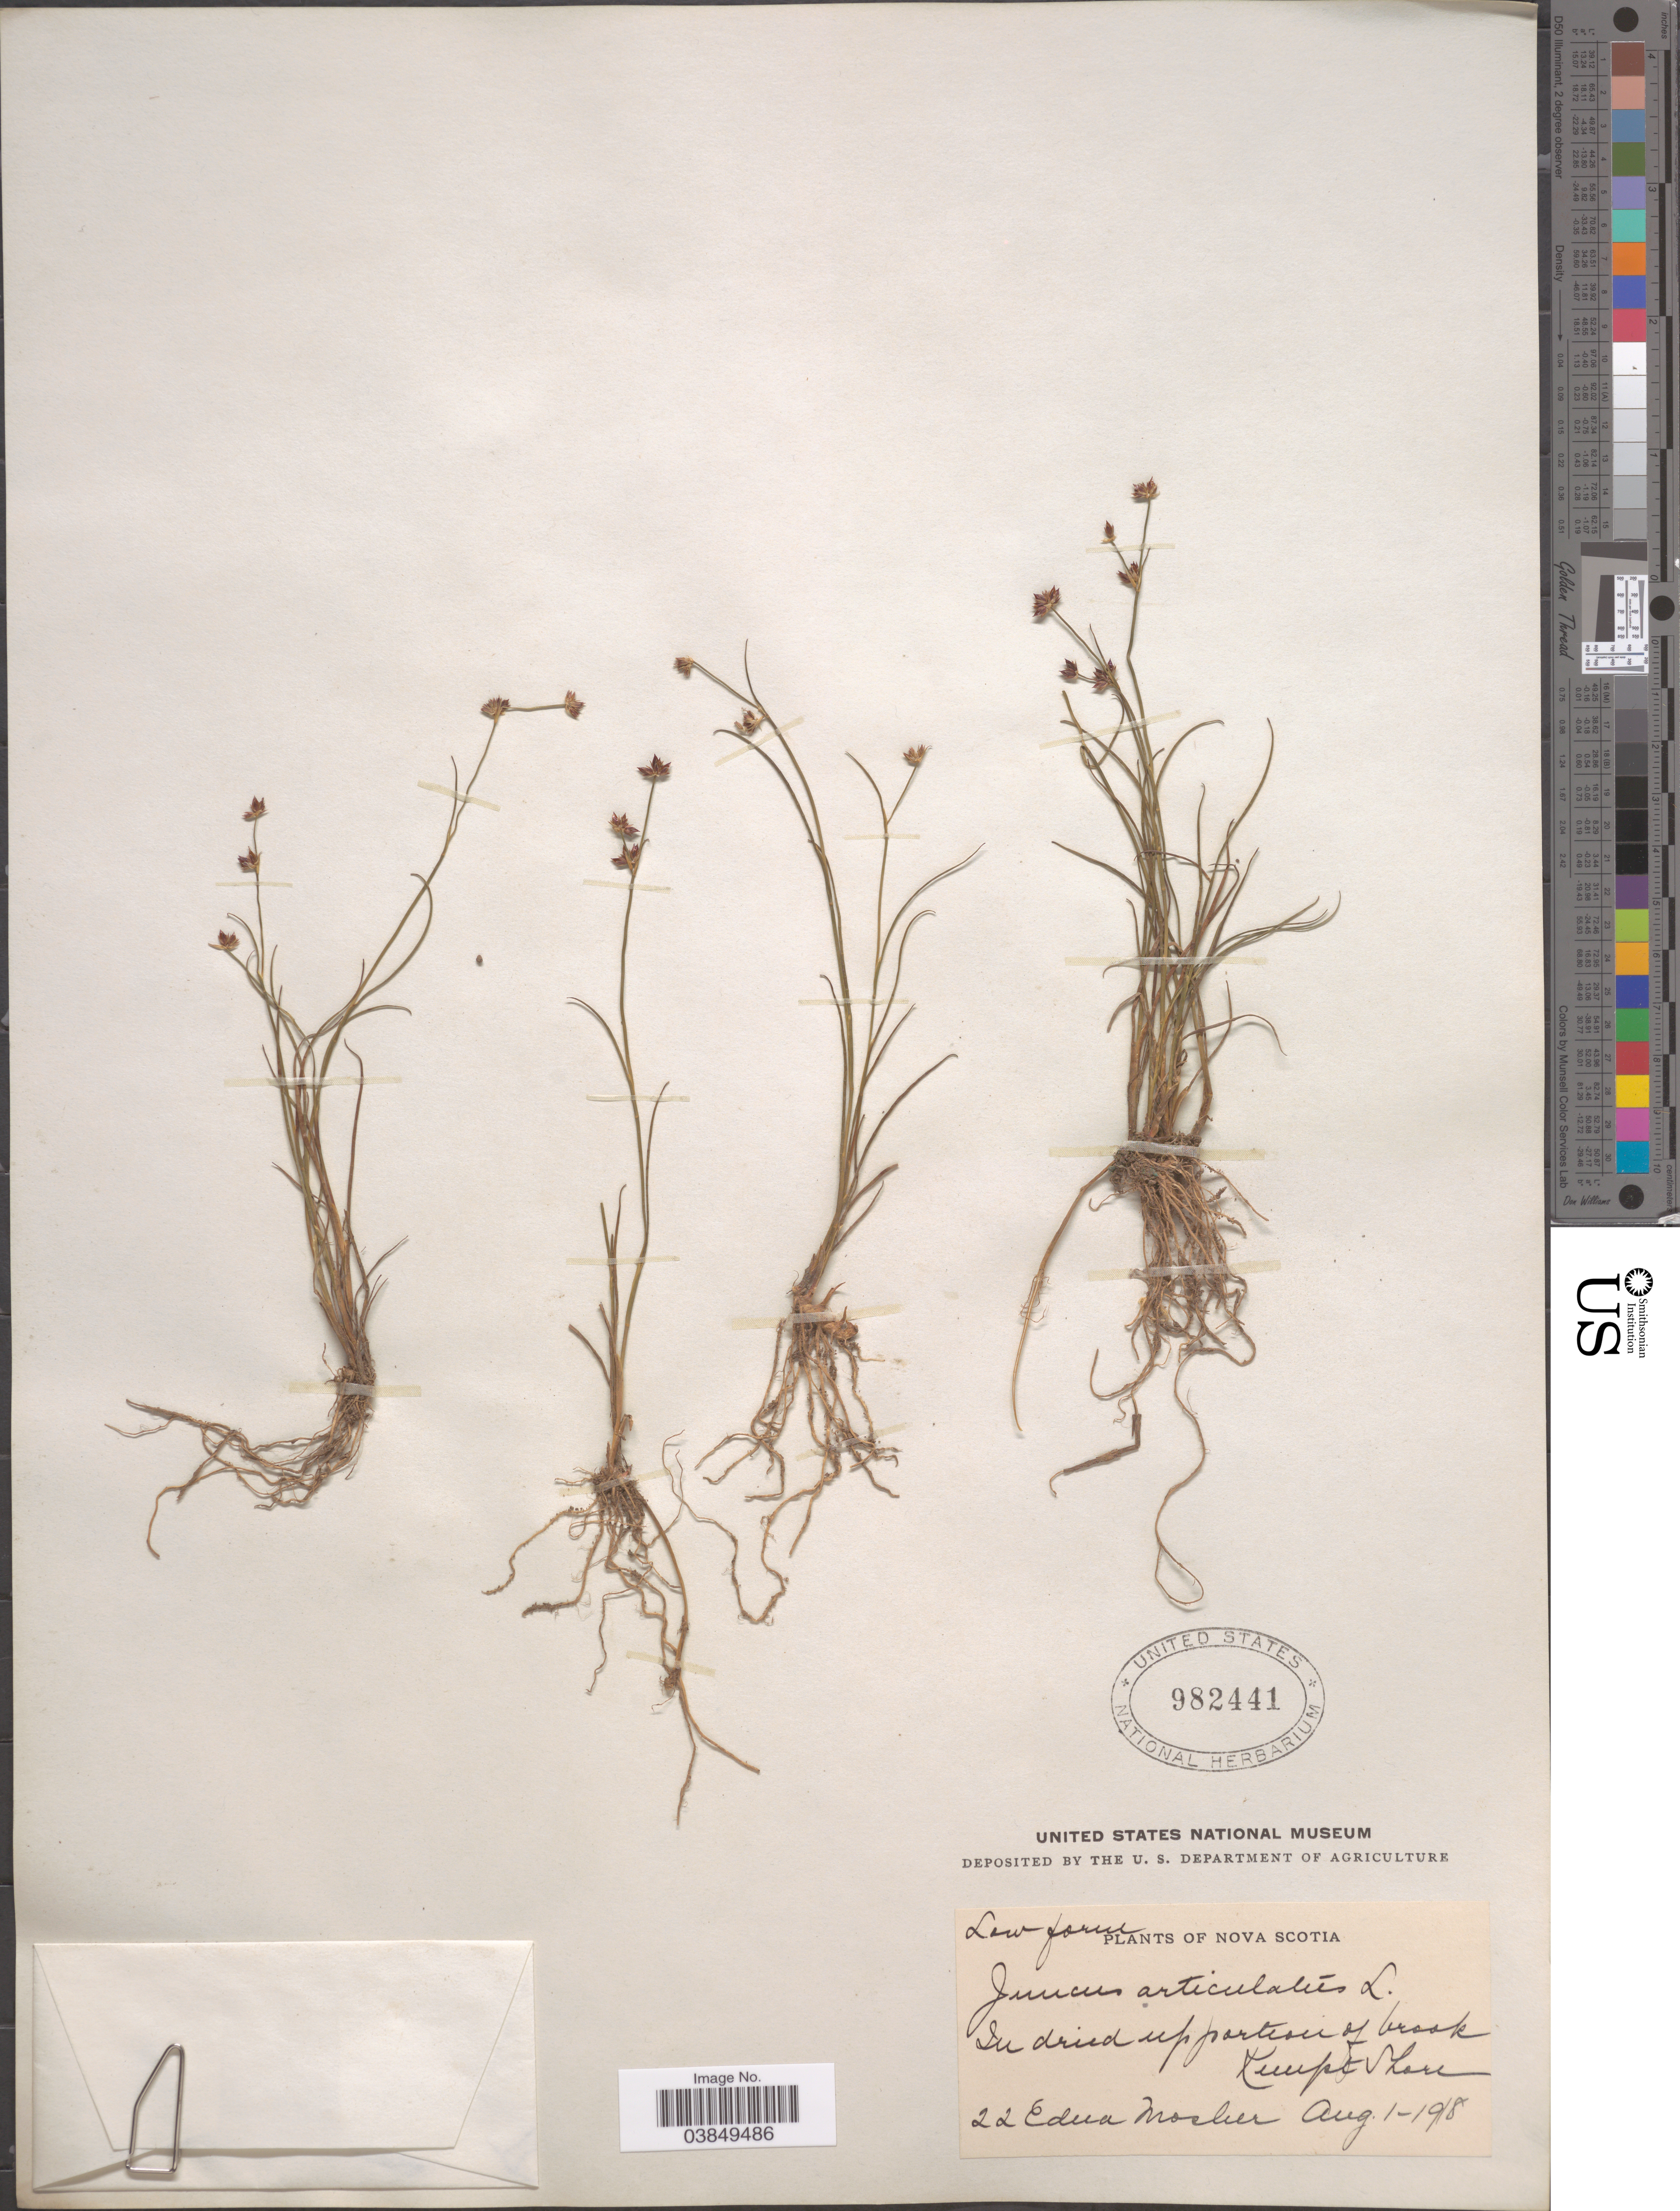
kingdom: Plantae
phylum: Tracheophyta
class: Liliopsida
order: Poales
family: Juncaceae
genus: Juncus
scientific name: Juncus articulatus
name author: L.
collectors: E. Mosher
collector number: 22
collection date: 1918-08-01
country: Canada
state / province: Nova Scotia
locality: Kempt Shore.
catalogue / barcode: US 982441